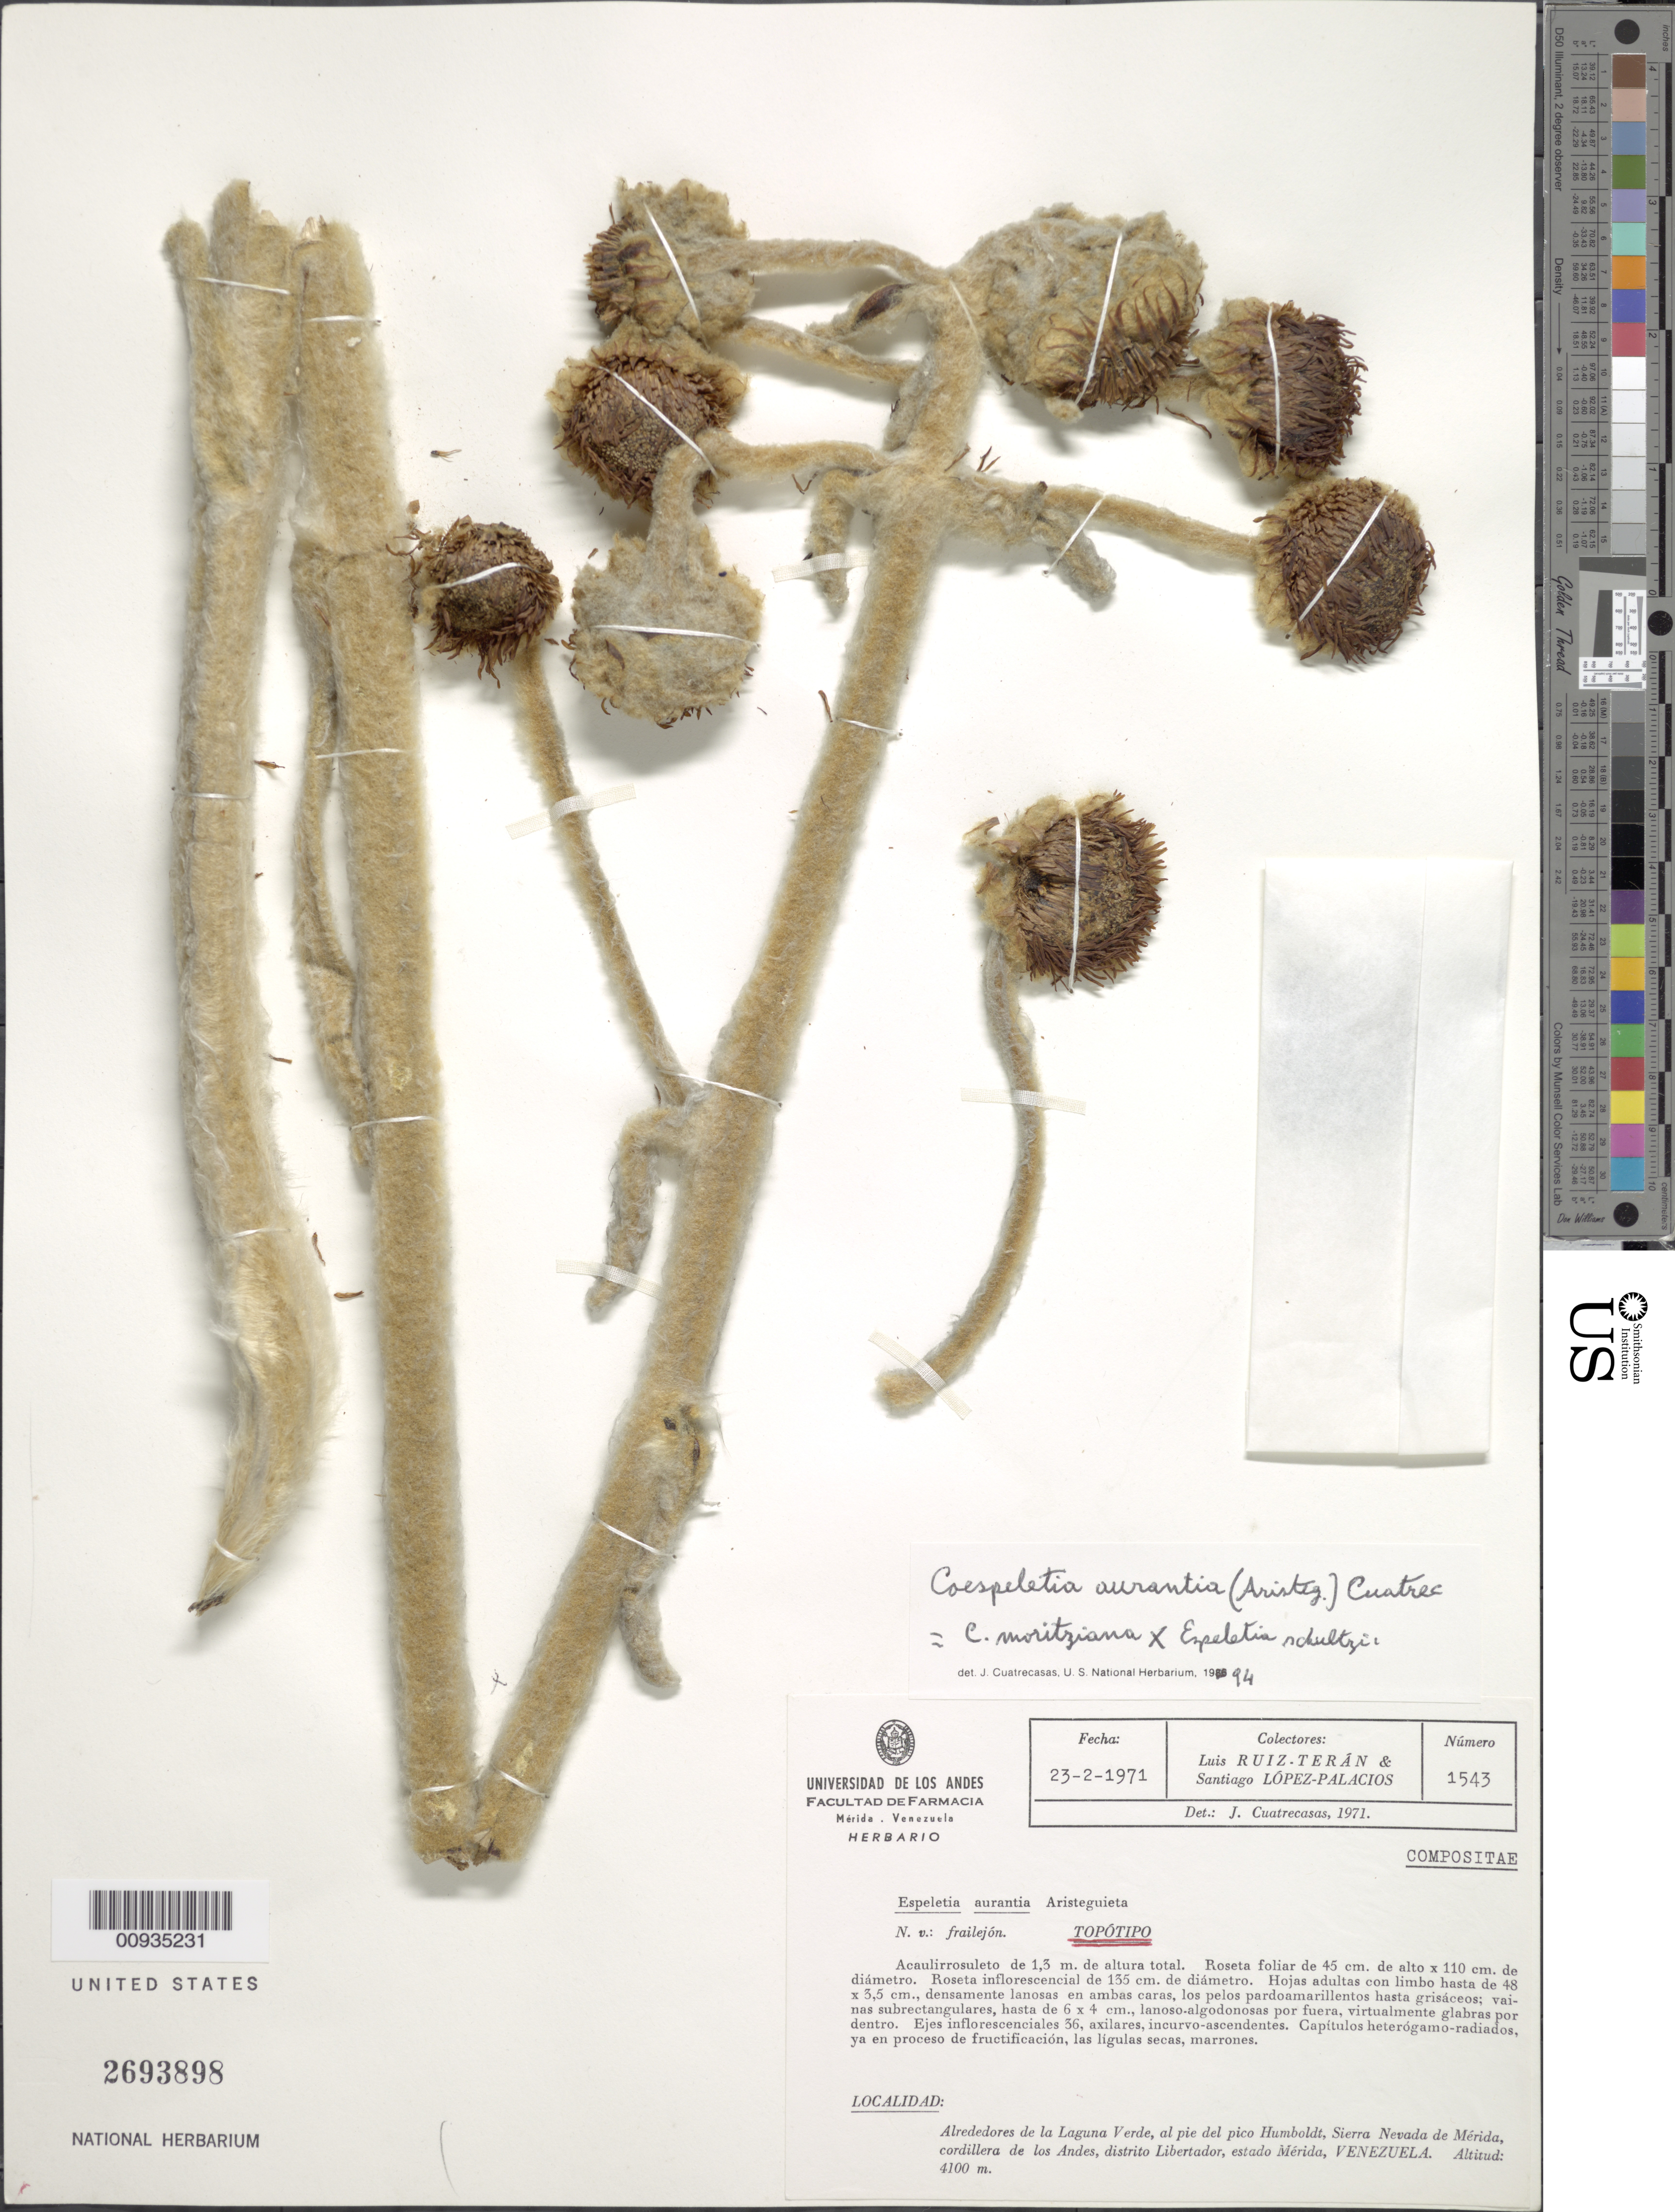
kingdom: Plantae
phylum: Tracheophyta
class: Magnoliopsida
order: Asterales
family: Asteraceae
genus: Coespeletia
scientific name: Coespeletia x aurantia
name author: Aristeg.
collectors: L. Teran & S. López-Palacios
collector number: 1543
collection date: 1971-02-23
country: Venezuela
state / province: Mérida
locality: Alrededores de la Laguna Verde, al pie del pico Humboldt, Sierra Nevada de Merida, cordillera de los Andes, distrito Libertador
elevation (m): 4100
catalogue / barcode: US 2693898